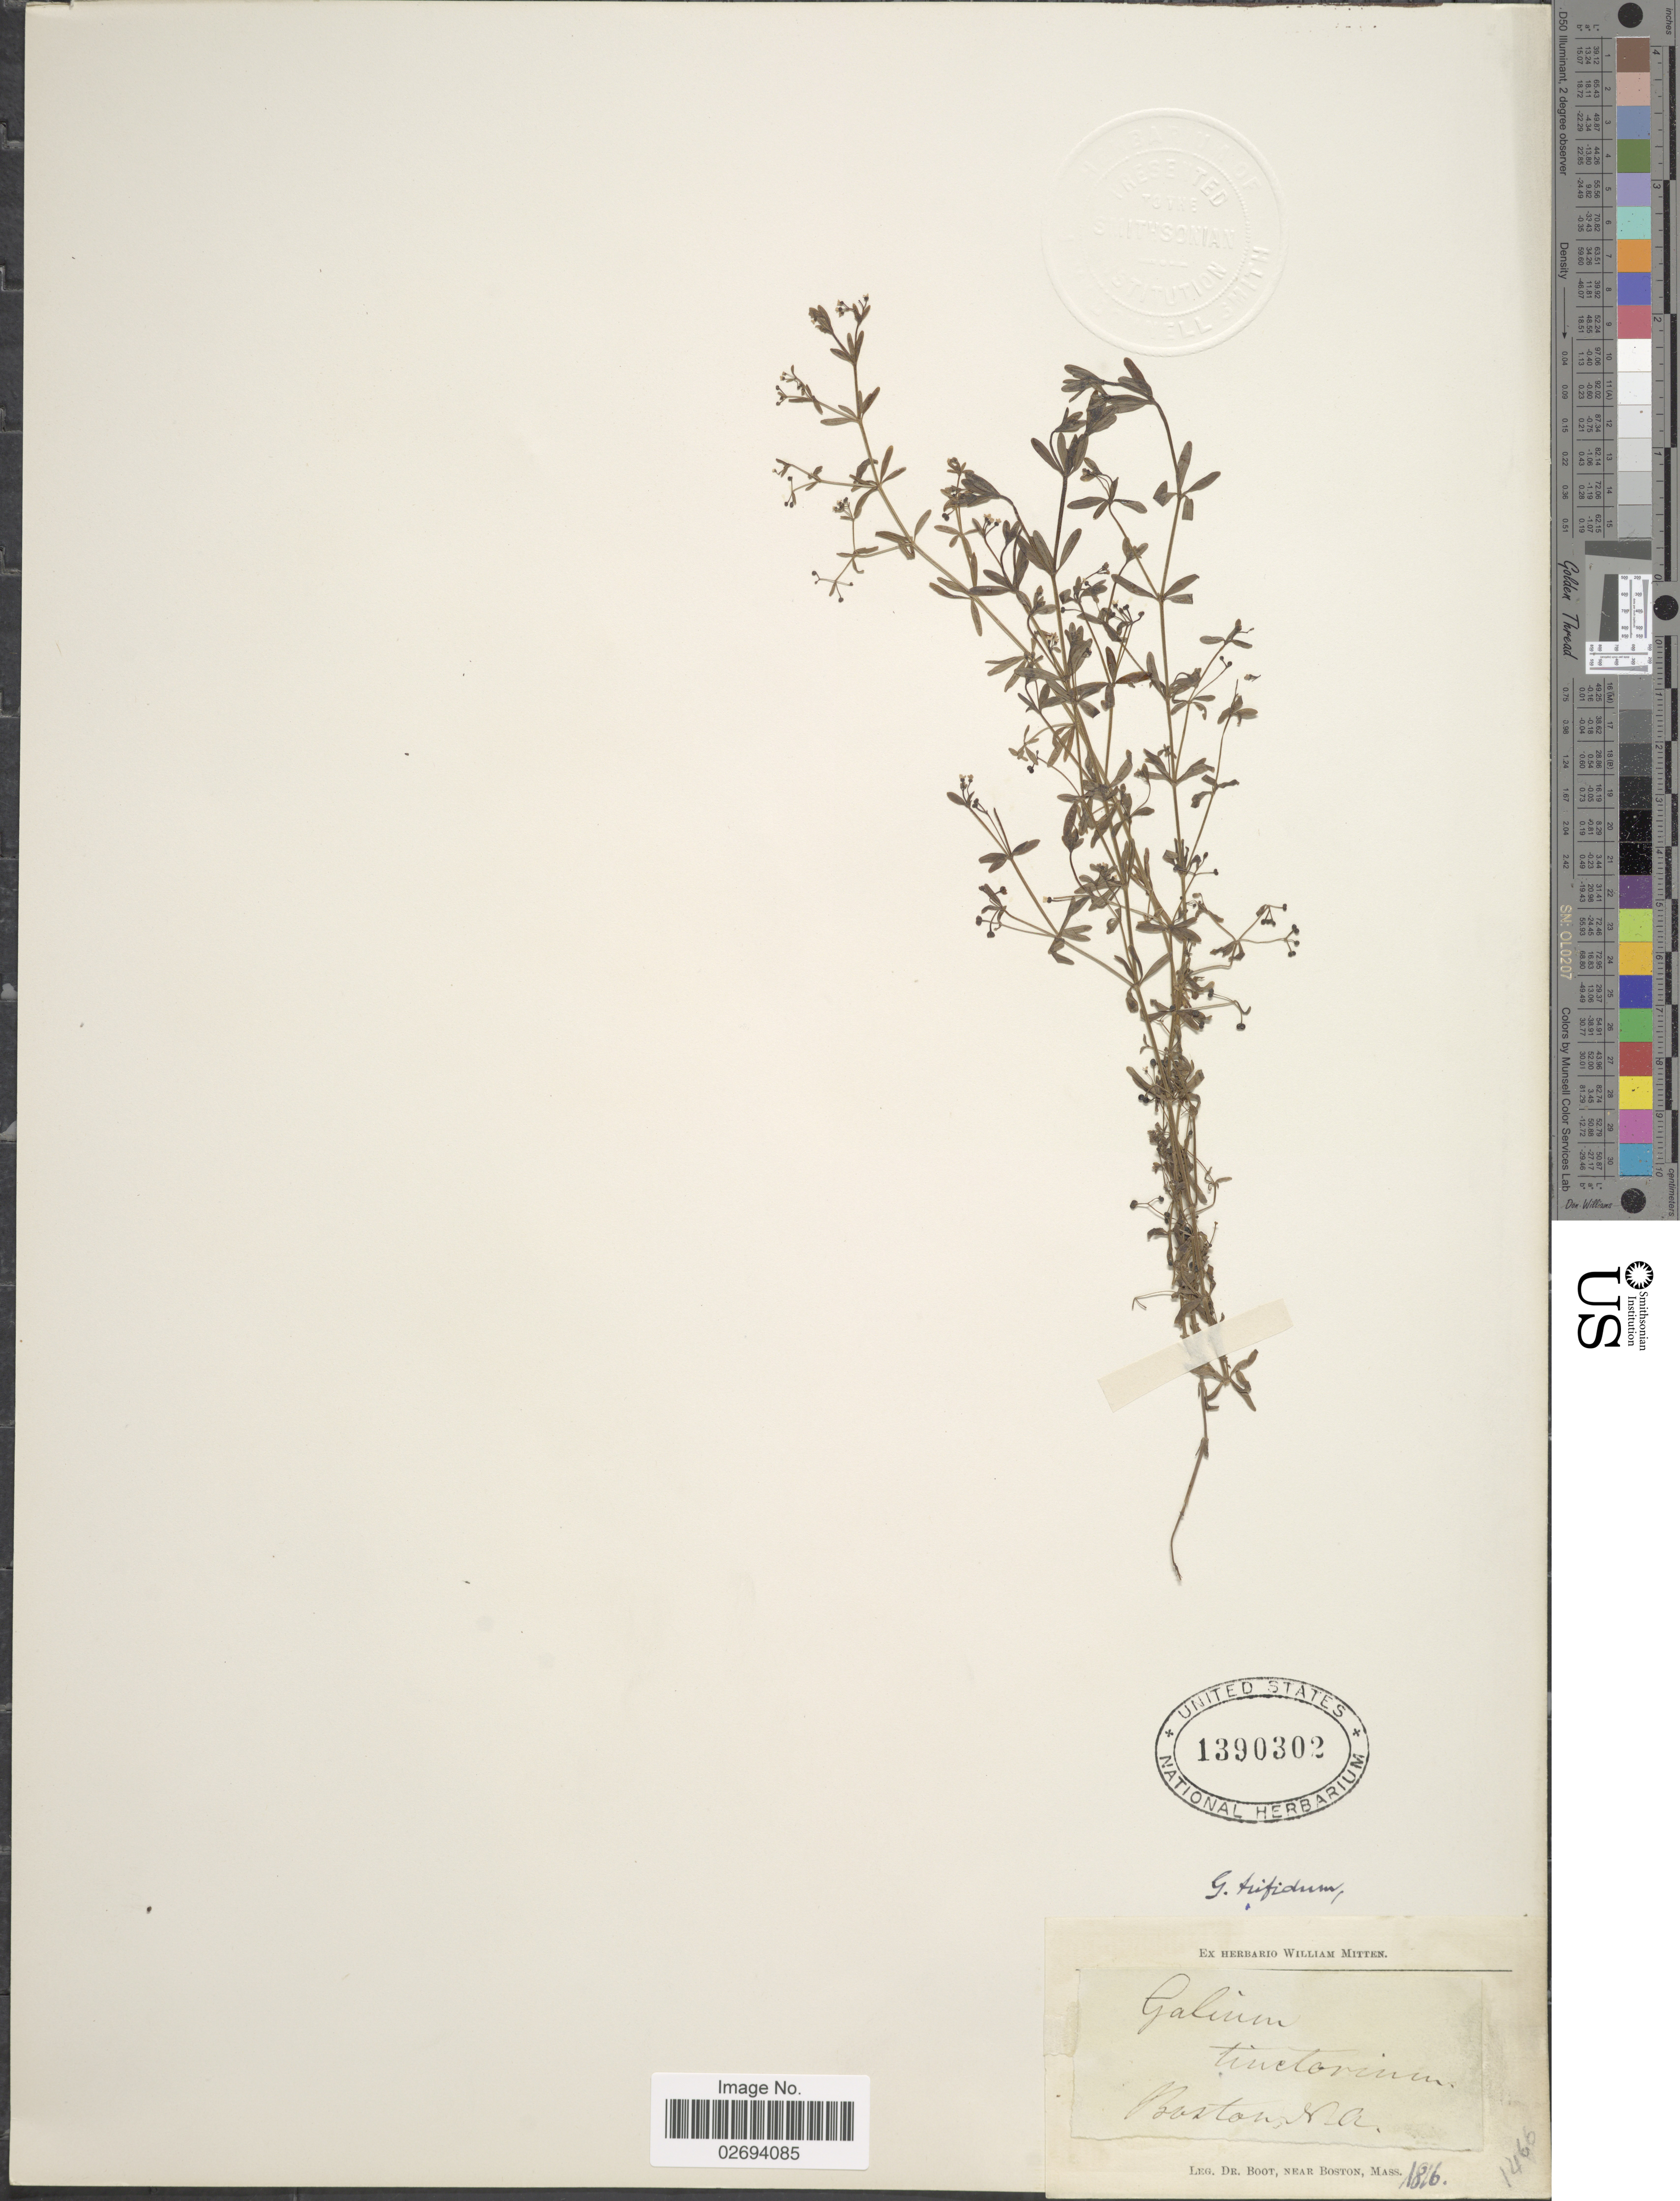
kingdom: Plantae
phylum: Tracheophyta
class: Magnoliopsida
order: Gentianales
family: Rubiaceae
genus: Galium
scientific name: Galium trifidum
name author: L.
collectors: Boot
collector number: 1466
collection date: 1866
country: United States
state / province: Massachusetts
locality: Near Boston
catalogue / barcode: US 1390302